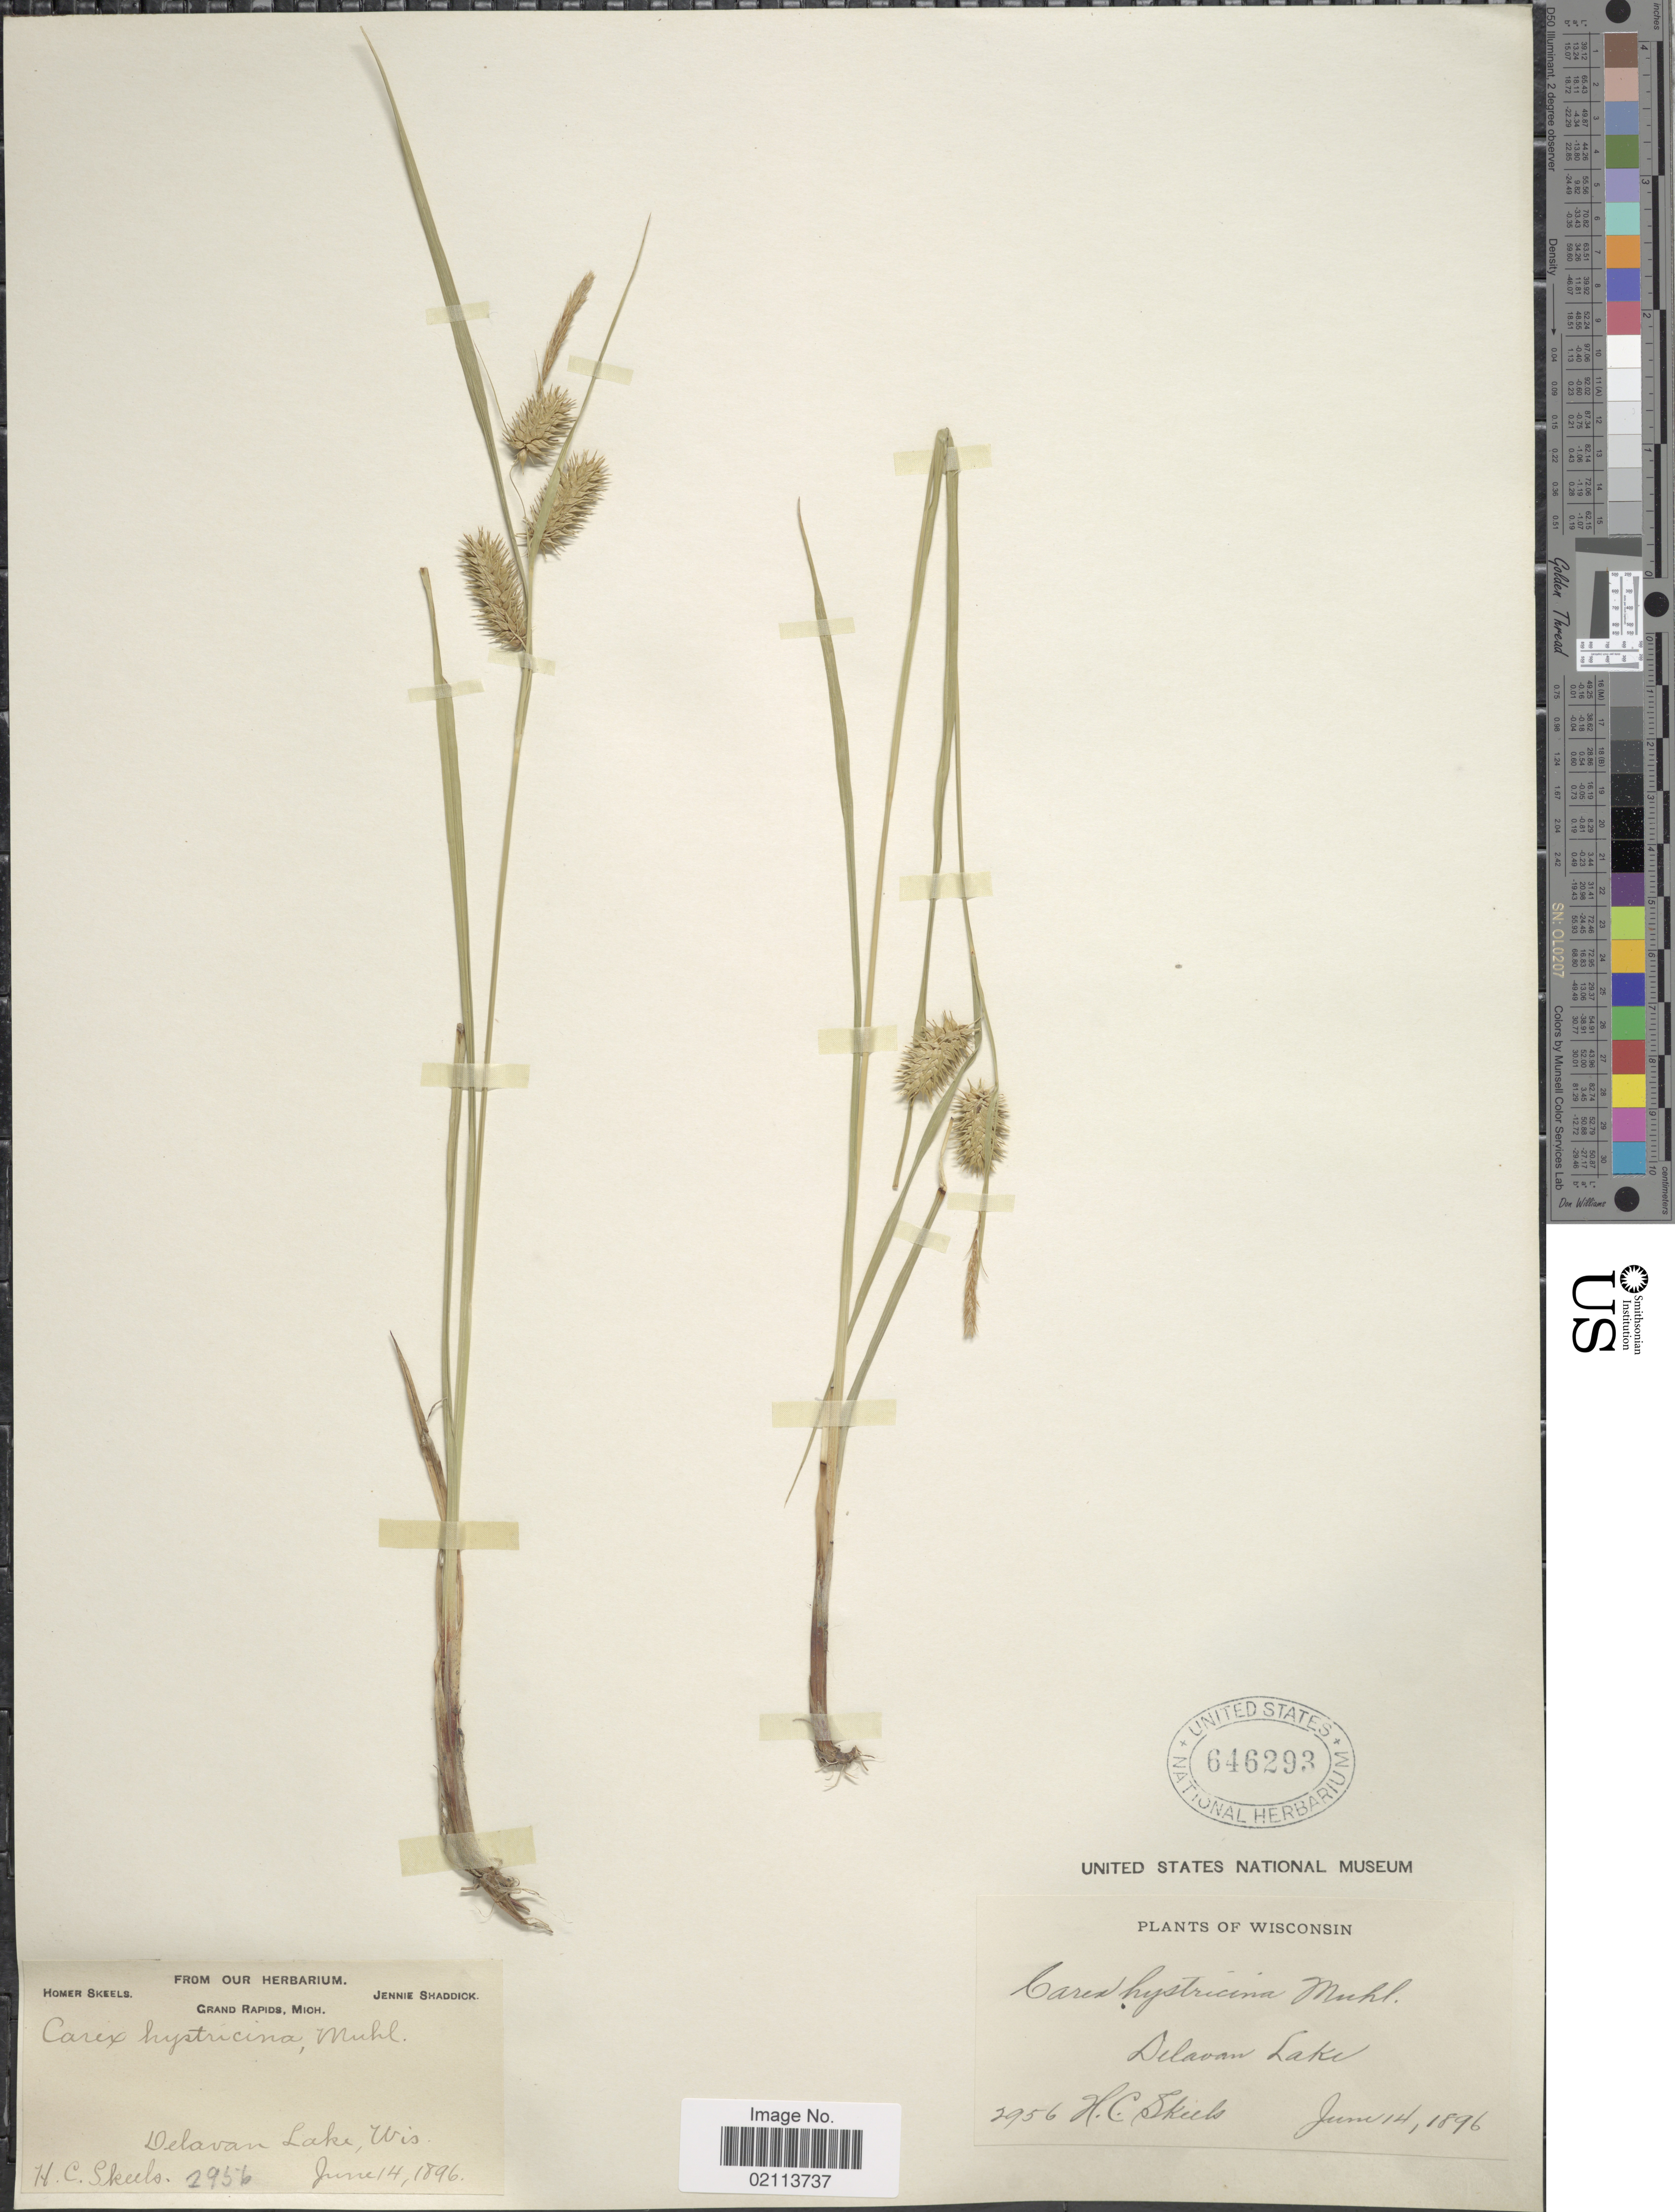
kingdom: Plantae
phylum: Tracheophyta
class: Liliopsida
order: Poales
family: Cyperaceae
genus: Carex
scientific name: Carex hystericina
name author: Muhl. ex Willd.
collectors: H. Skeels & J. Shaddick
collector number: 2956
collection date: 1896-06-14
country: United States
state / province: Wisconsin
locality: Grand Rapids, Mich., Delavan Lake, Wis.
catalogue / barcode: US 646293